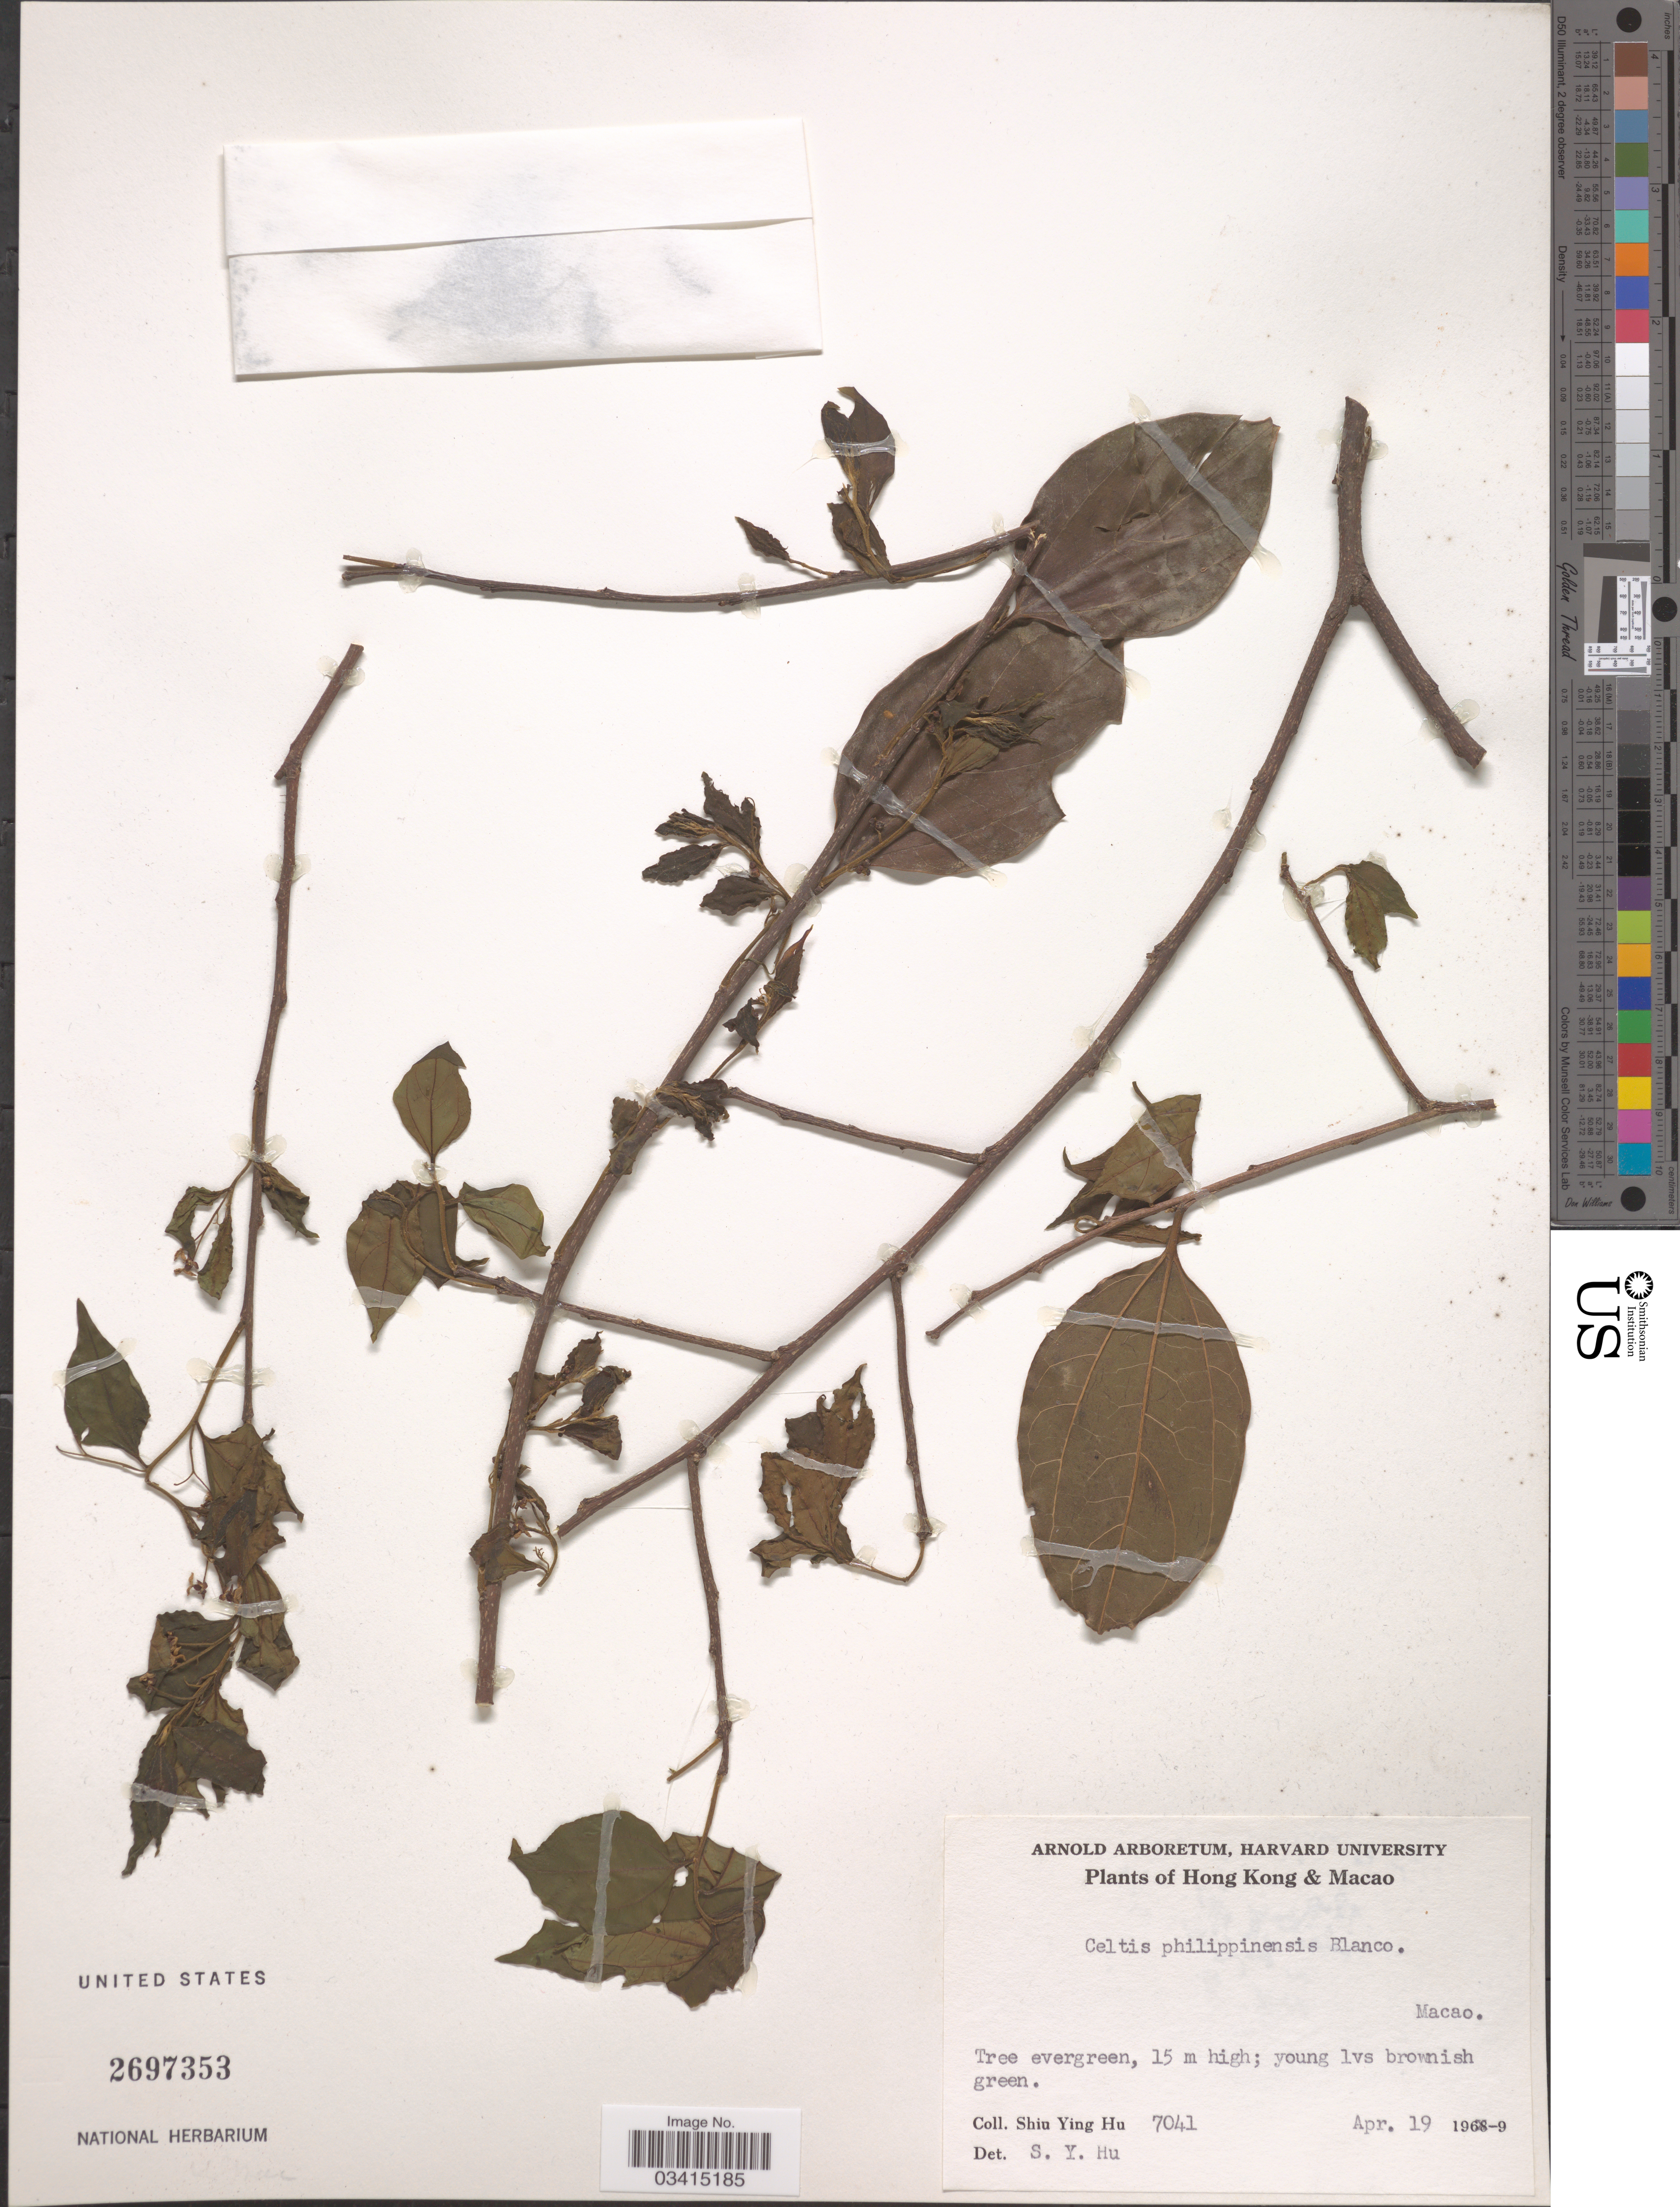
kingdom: Plantae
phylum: Tracheophyta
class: Magnoliopsida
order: Rosales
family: Cannabaceae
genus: Celtis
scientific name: Celtis philippensis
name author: Blanco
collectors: S. Y. Hu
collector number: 7041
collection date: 1969-04-19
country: China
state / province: Macau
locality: Macao.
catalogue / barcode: US 2697353